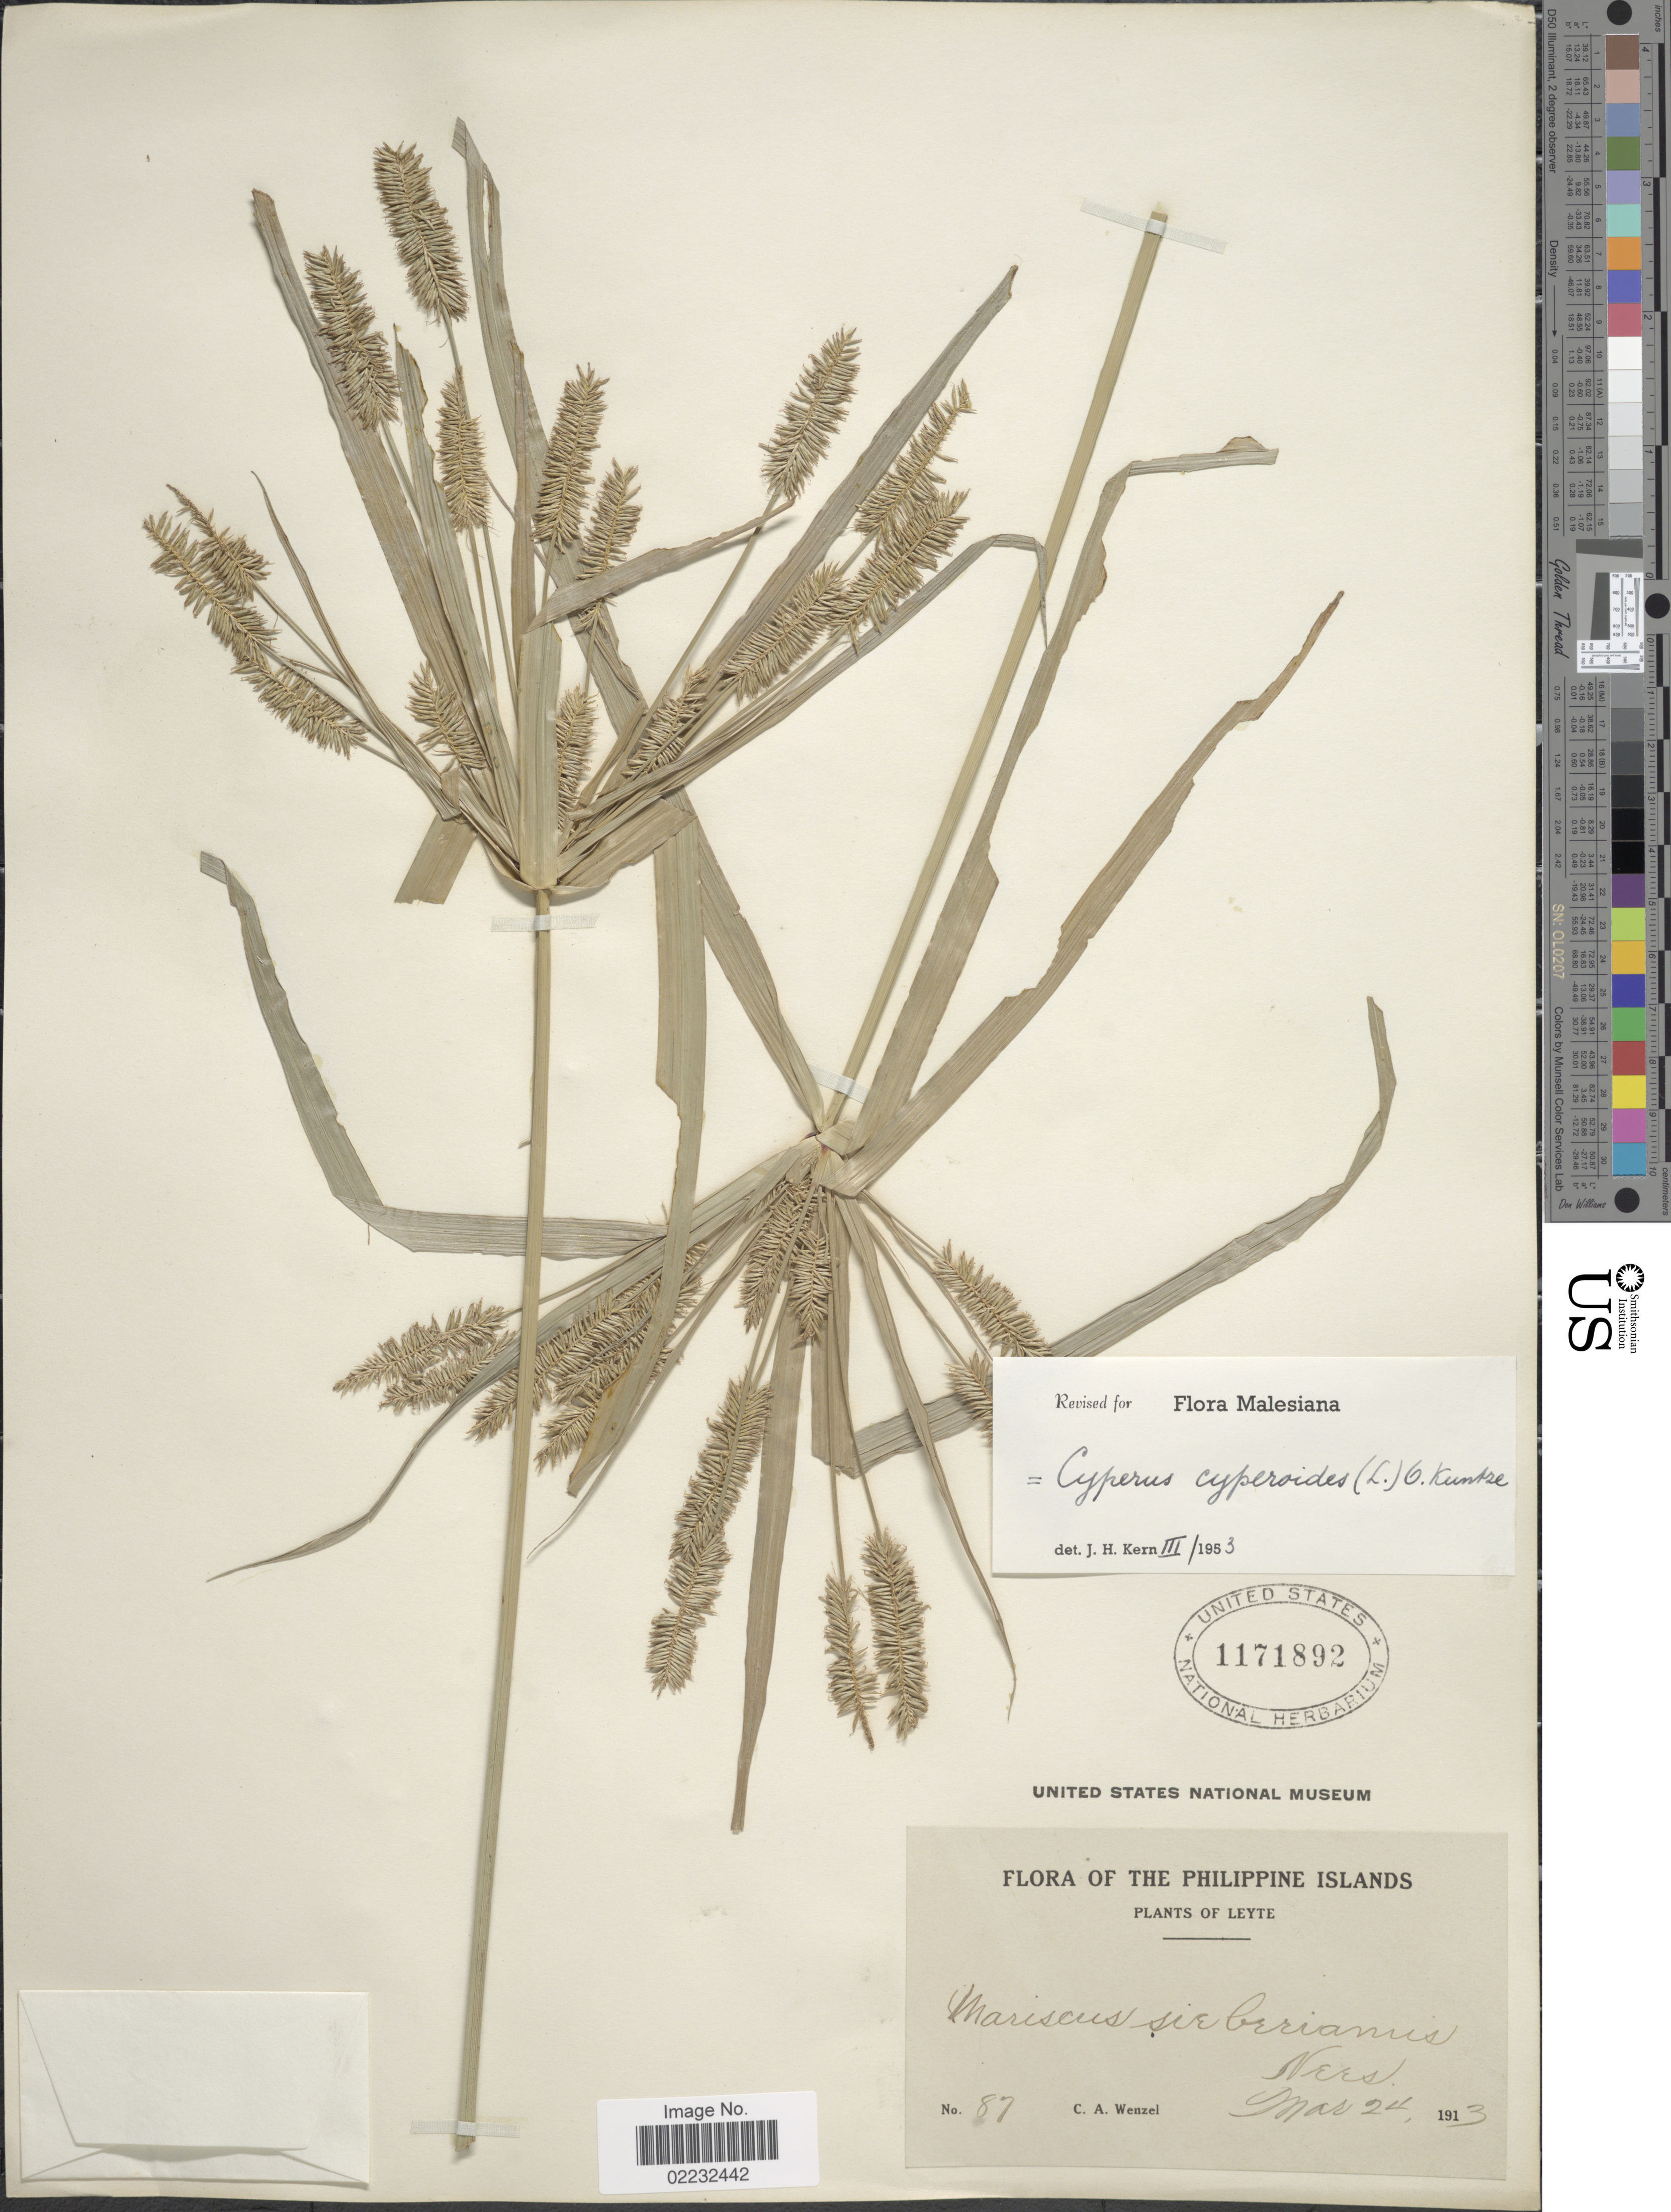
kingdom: Plantae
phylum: Tracheophyta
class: Liliopsida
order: Poales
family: Cyperaceae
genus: Cyperus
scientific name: Cyperus cyperoides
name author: (L.) Kuntze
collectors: C. Wenzel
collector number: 87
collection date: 1913-03-24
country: Philippines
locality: Leyte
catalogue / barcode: US 1171892